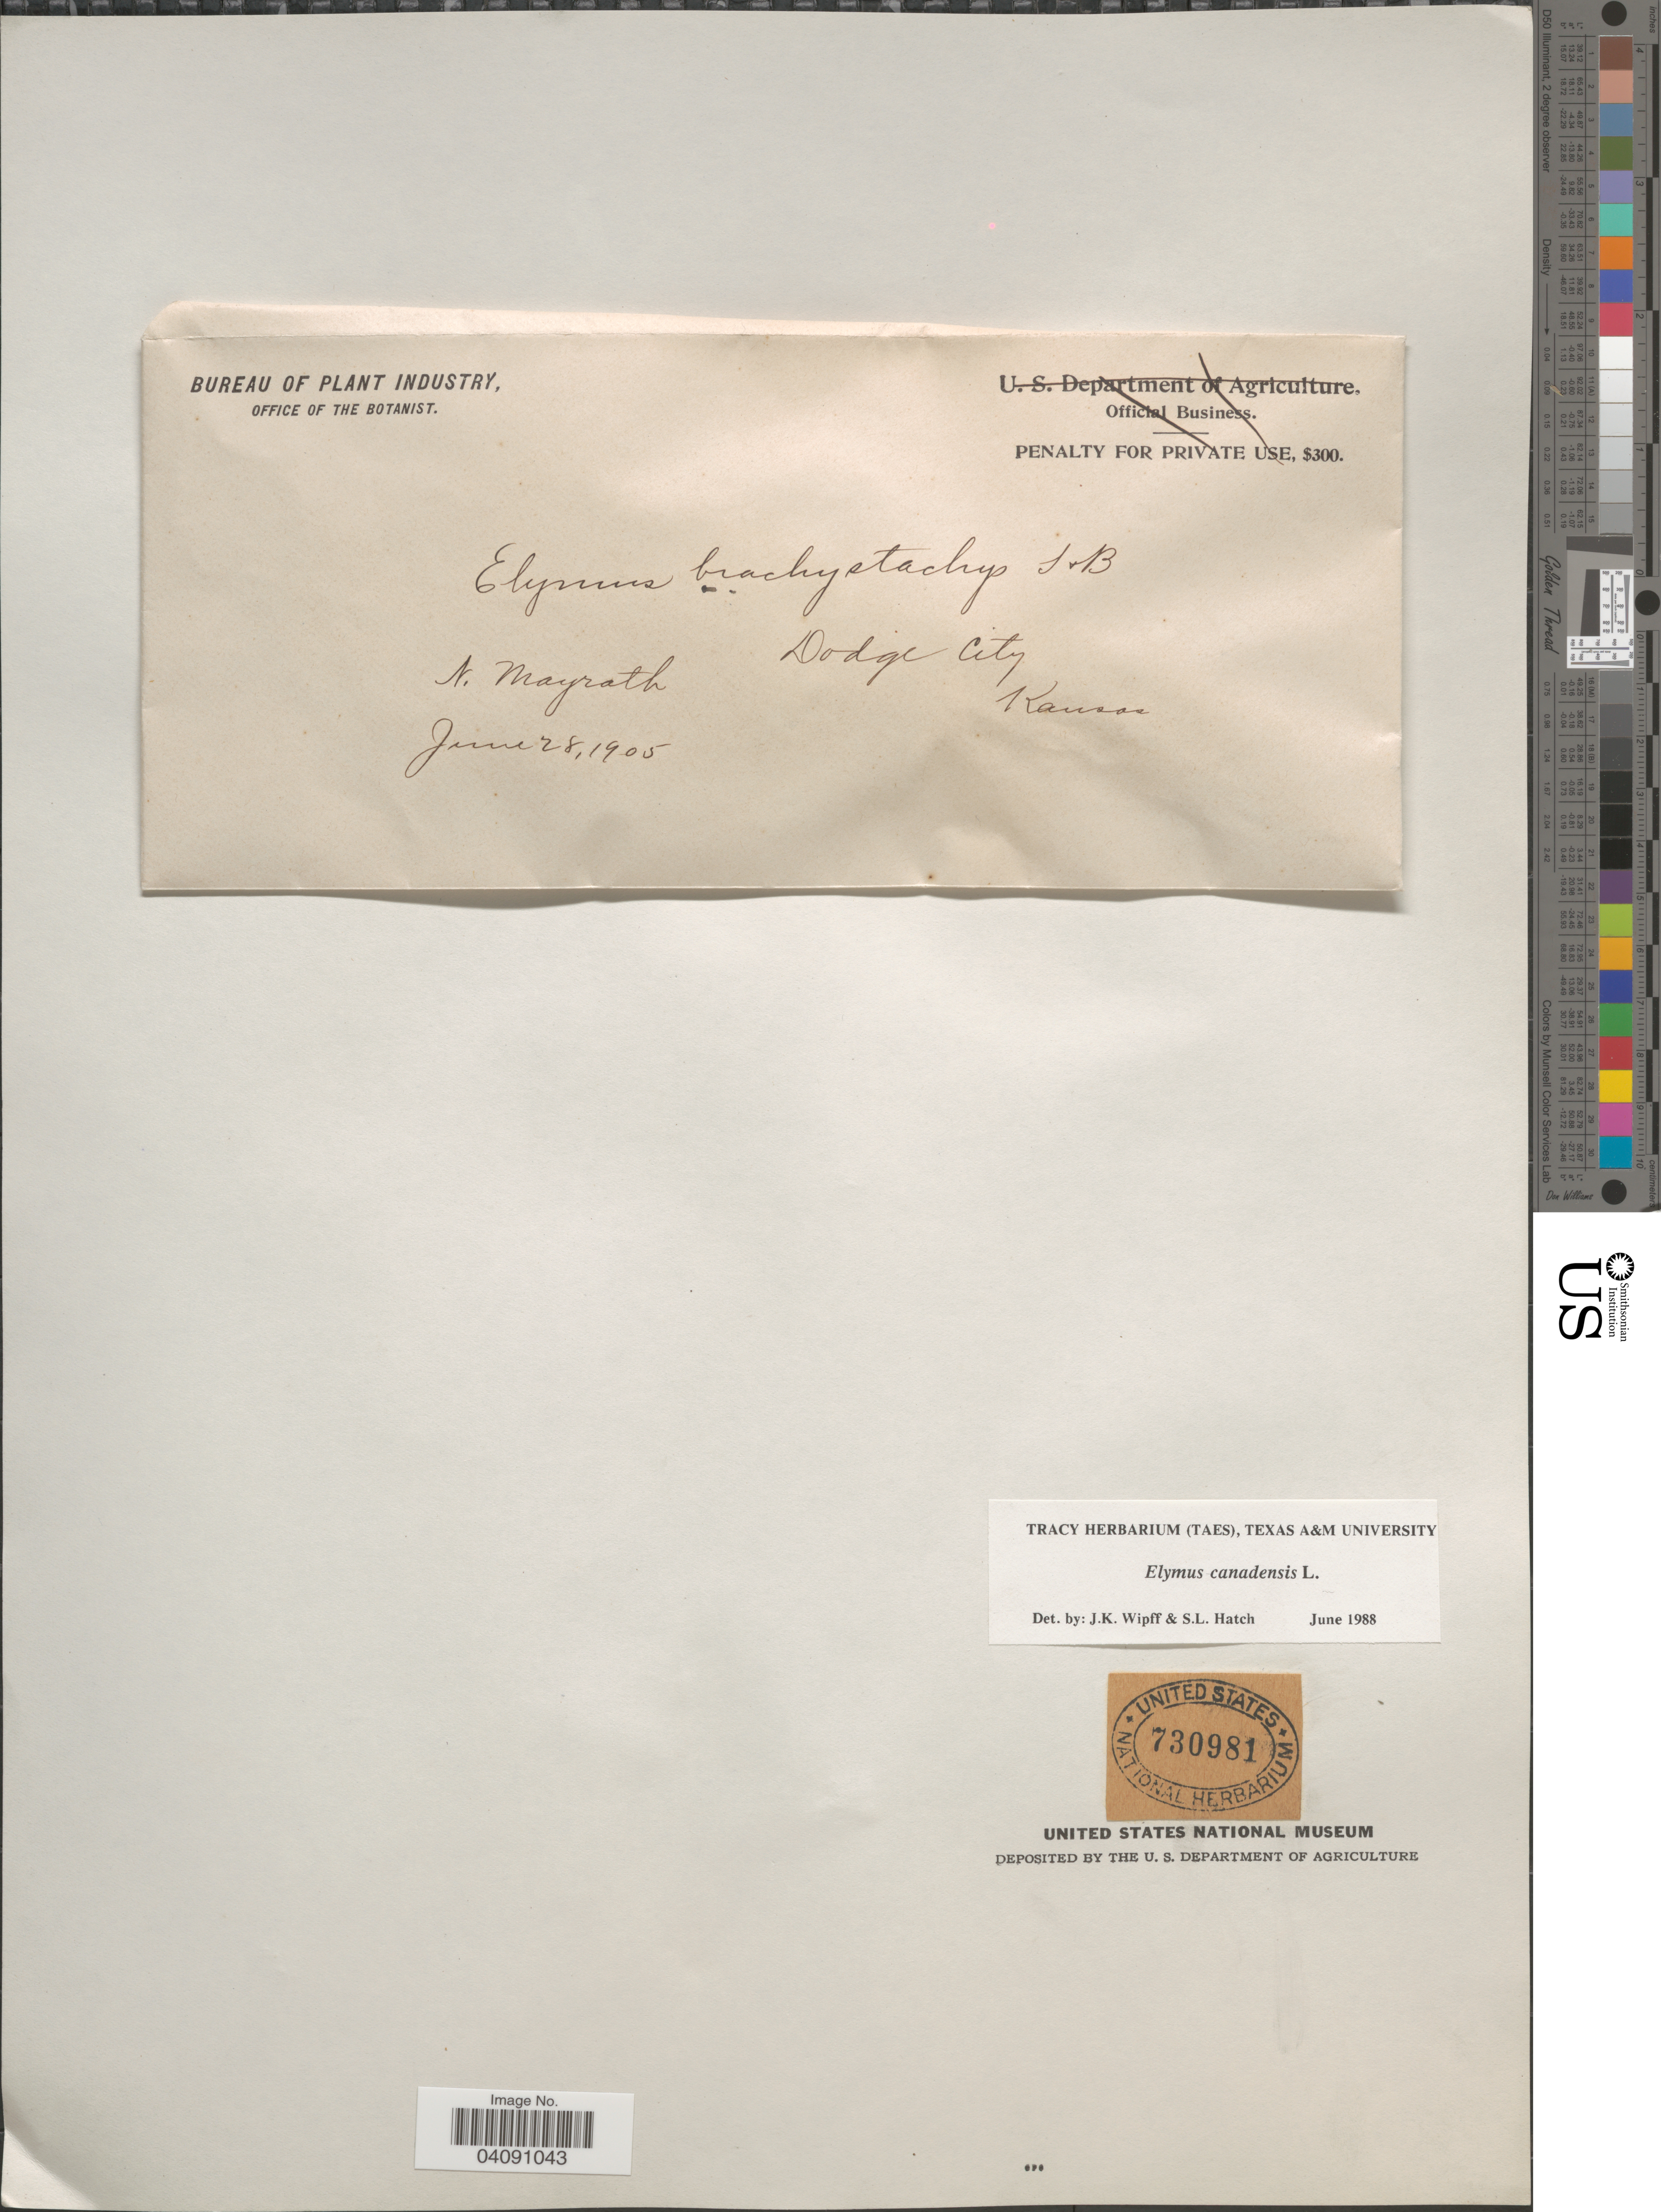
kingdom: Plantae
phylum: Tracheophyta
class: Liliopsida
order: Poales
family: Poaceae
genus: Elymus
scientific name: Elymus canadensis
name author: L.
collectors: N. Mayrath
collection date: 1905-06-28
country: United States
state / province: Kansas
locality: Dodge City.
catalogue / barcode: US 730981